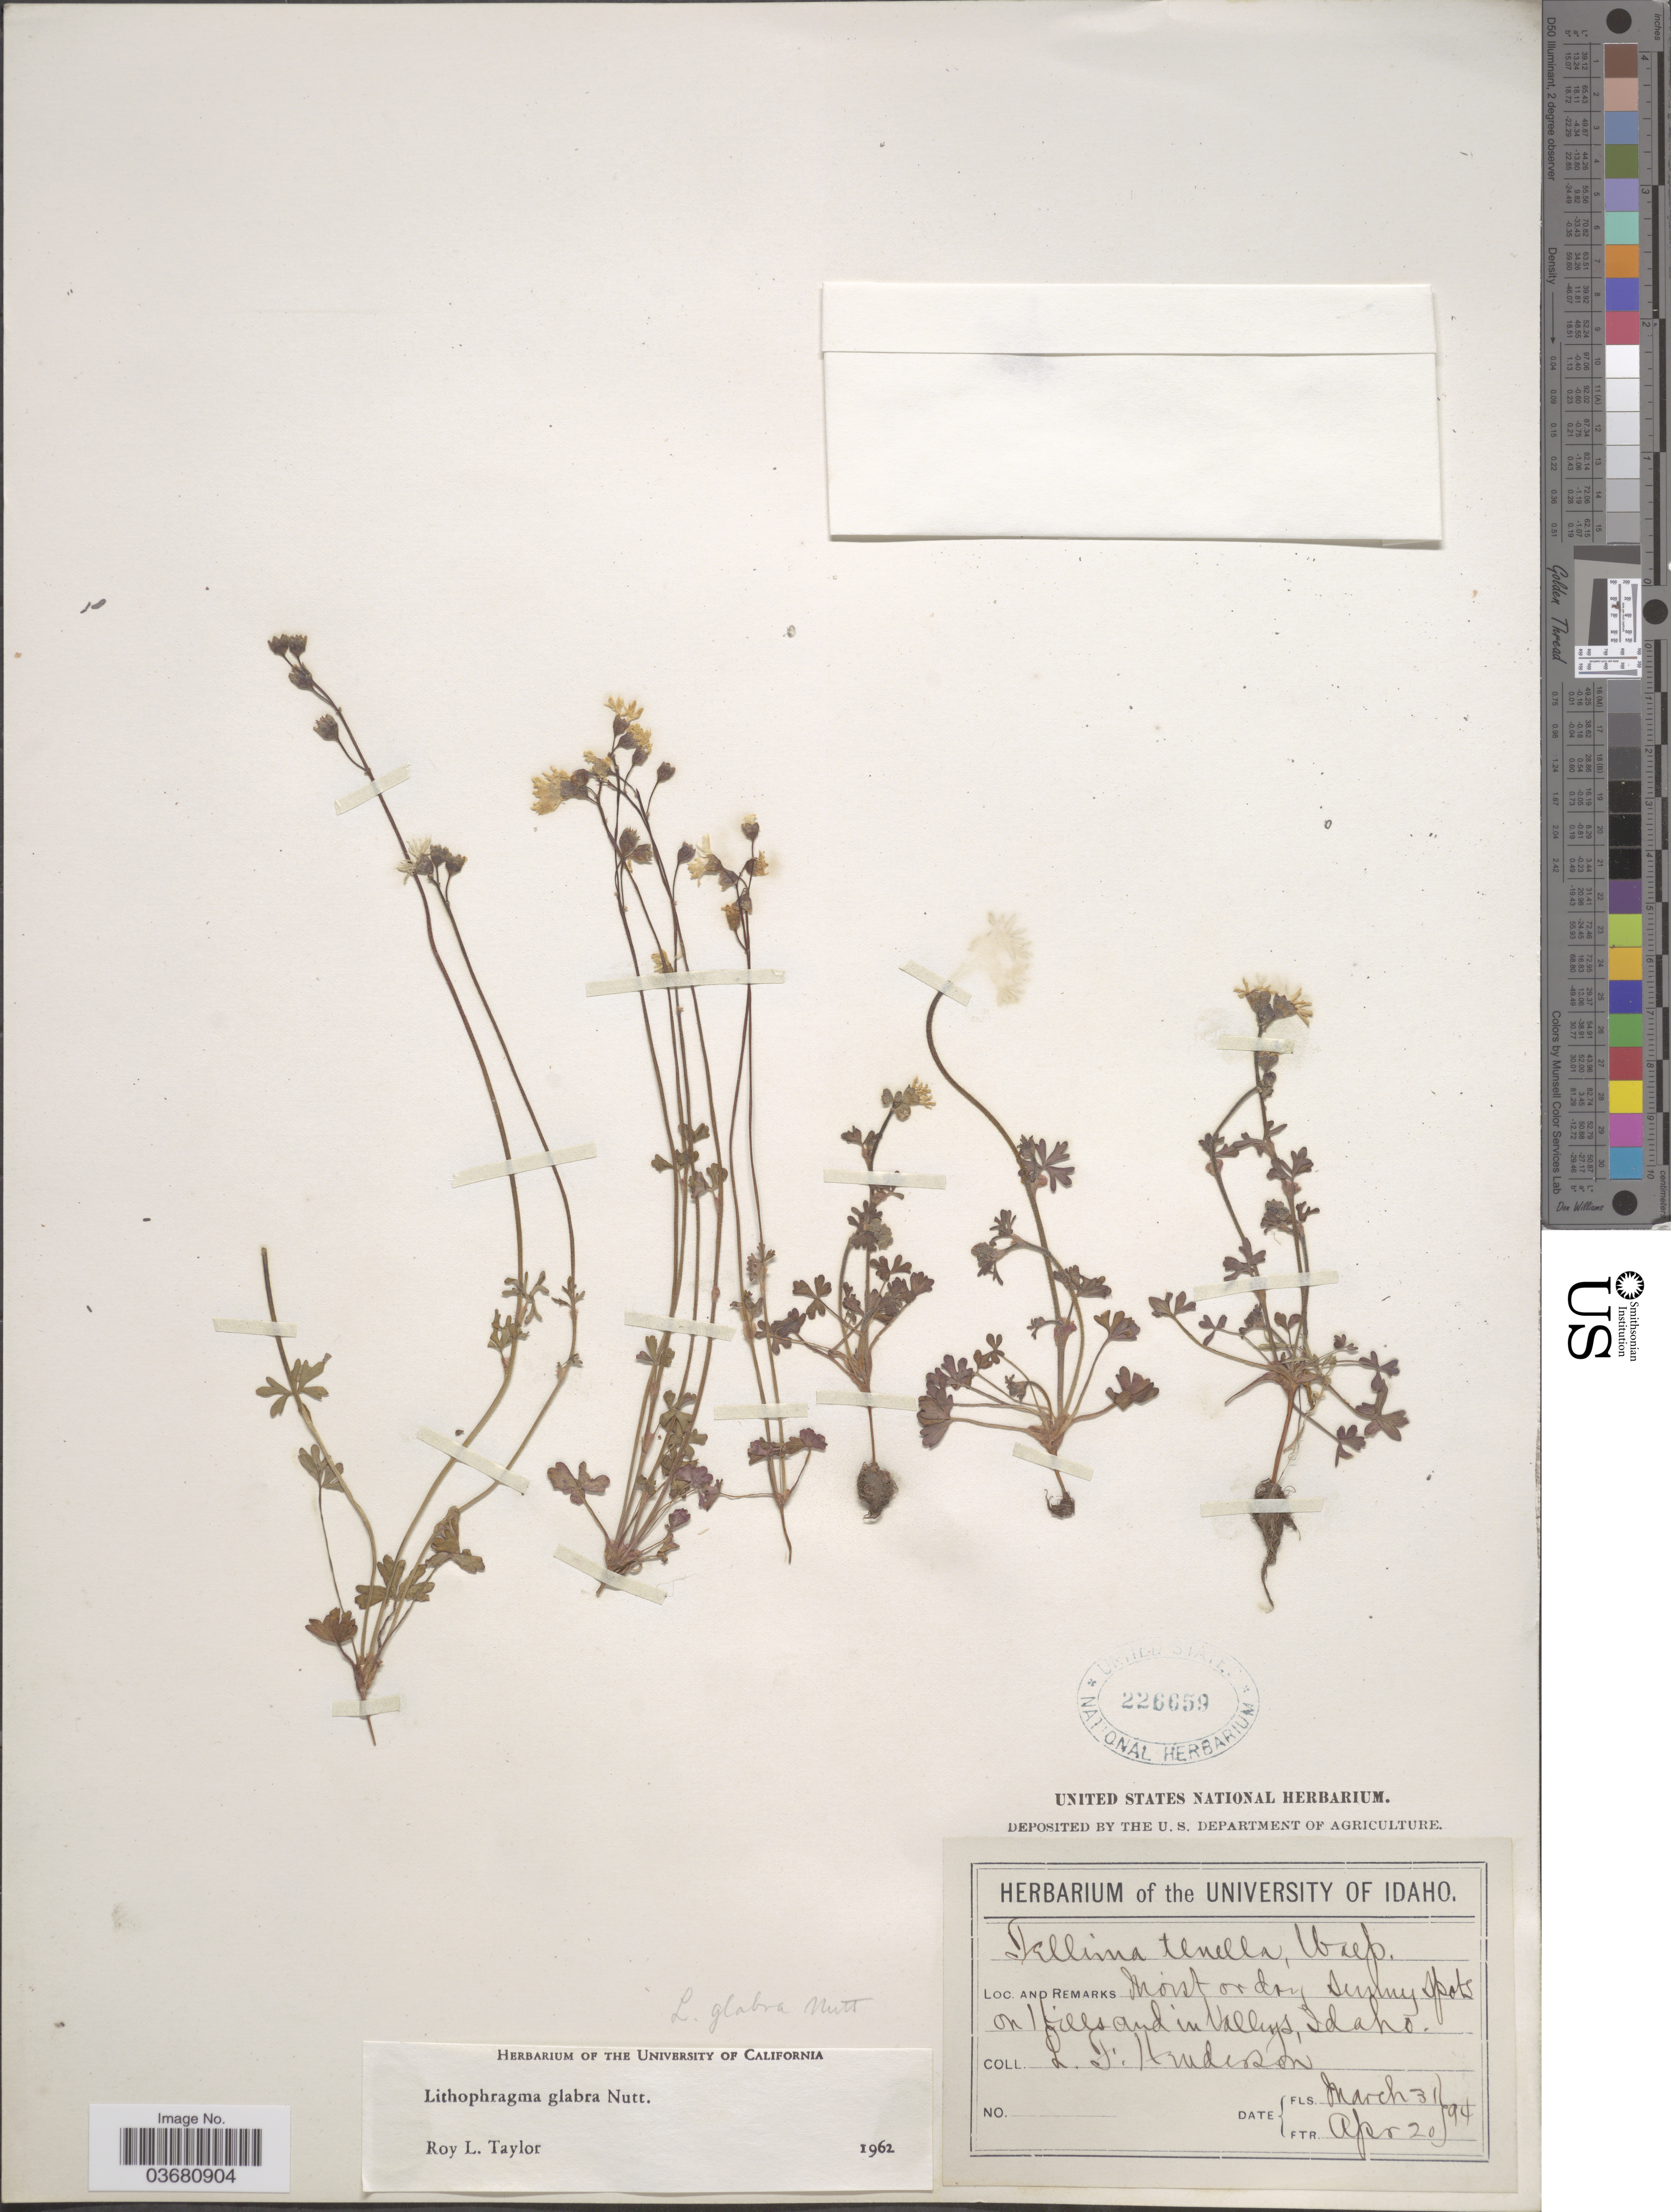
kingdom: Plantae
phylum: Tracheophyta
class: Magnoliopsida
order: Saxifragales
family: Saxifragaceae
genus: Lithophragma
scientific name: Lithophragma glabrum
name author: Nutt.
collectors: L. Henderson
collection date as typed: Transcribed d/m/y: 3/3/94 to 20/4/94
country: United States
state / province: Idaho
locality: On Hills and in Valleys.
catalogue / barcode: US 226659